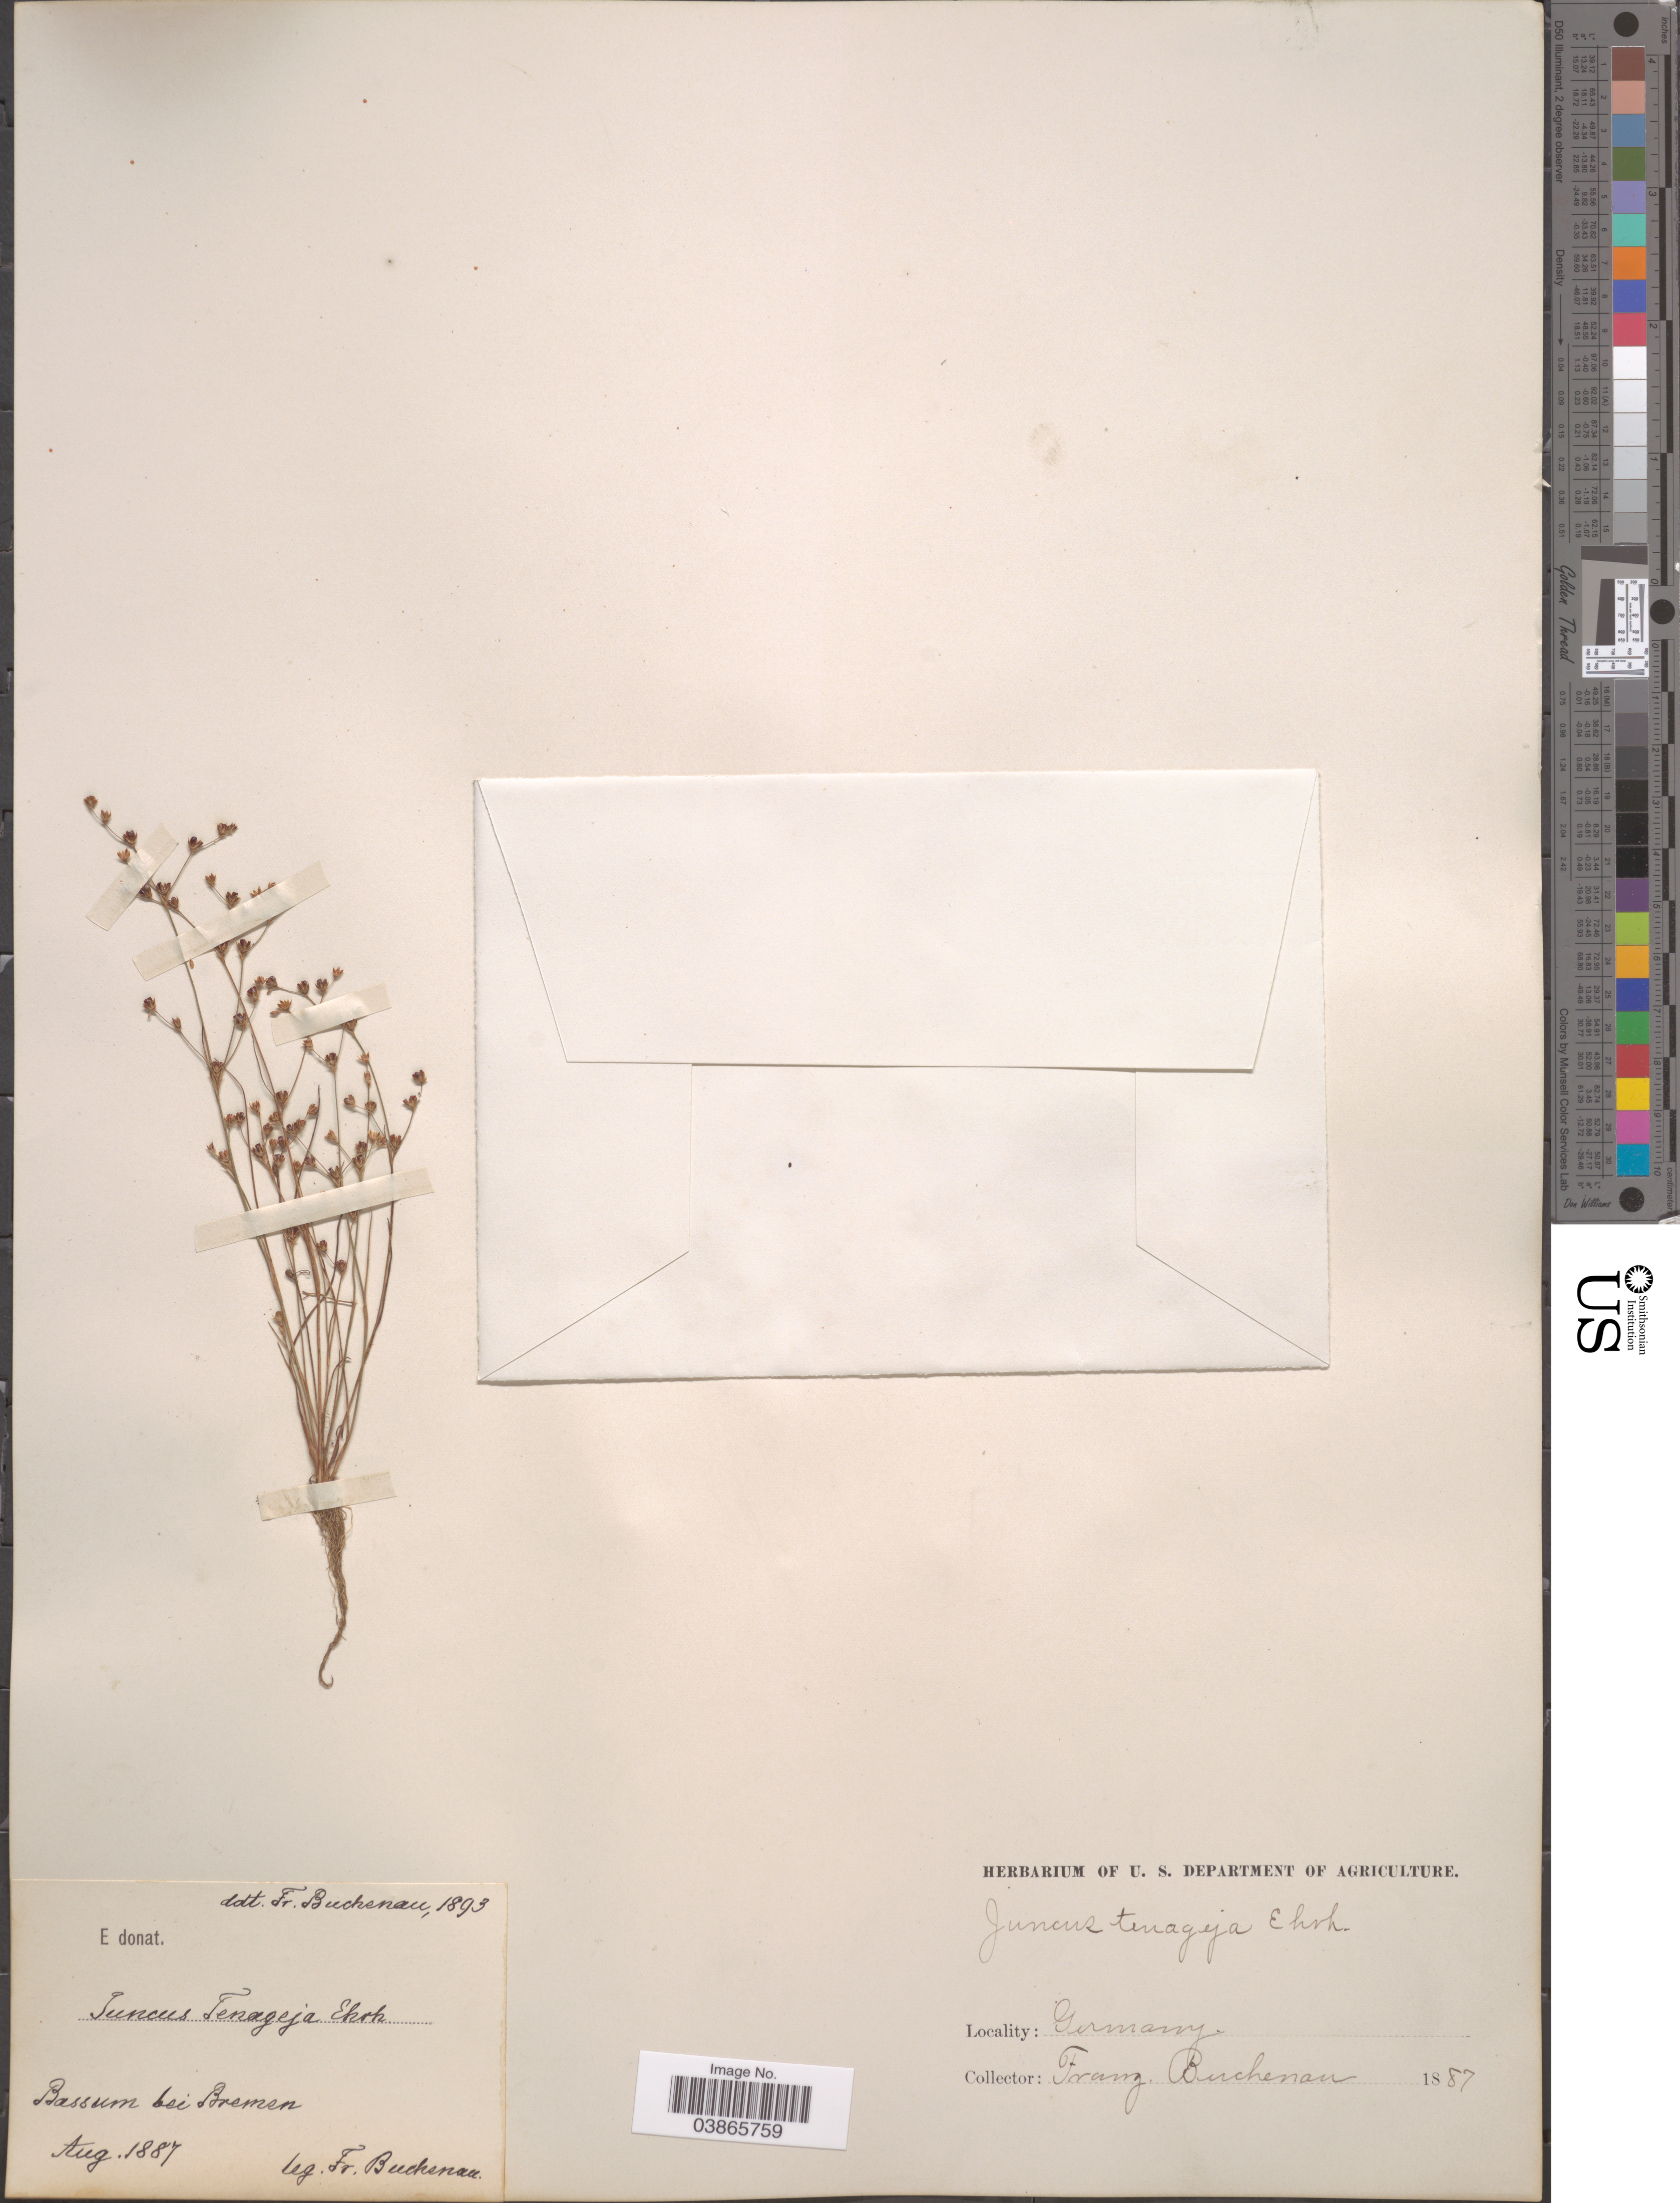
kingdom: Plantae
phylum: Tracheophyta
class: Liliopsida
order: Poales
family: Juncaceae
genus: Juncus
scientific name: Juncus tenageia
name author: Ehrh. ex L. f.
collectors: F. Buchenau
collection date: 1887-08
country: Germany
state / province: Bremen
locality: Bassum bei Bremen.